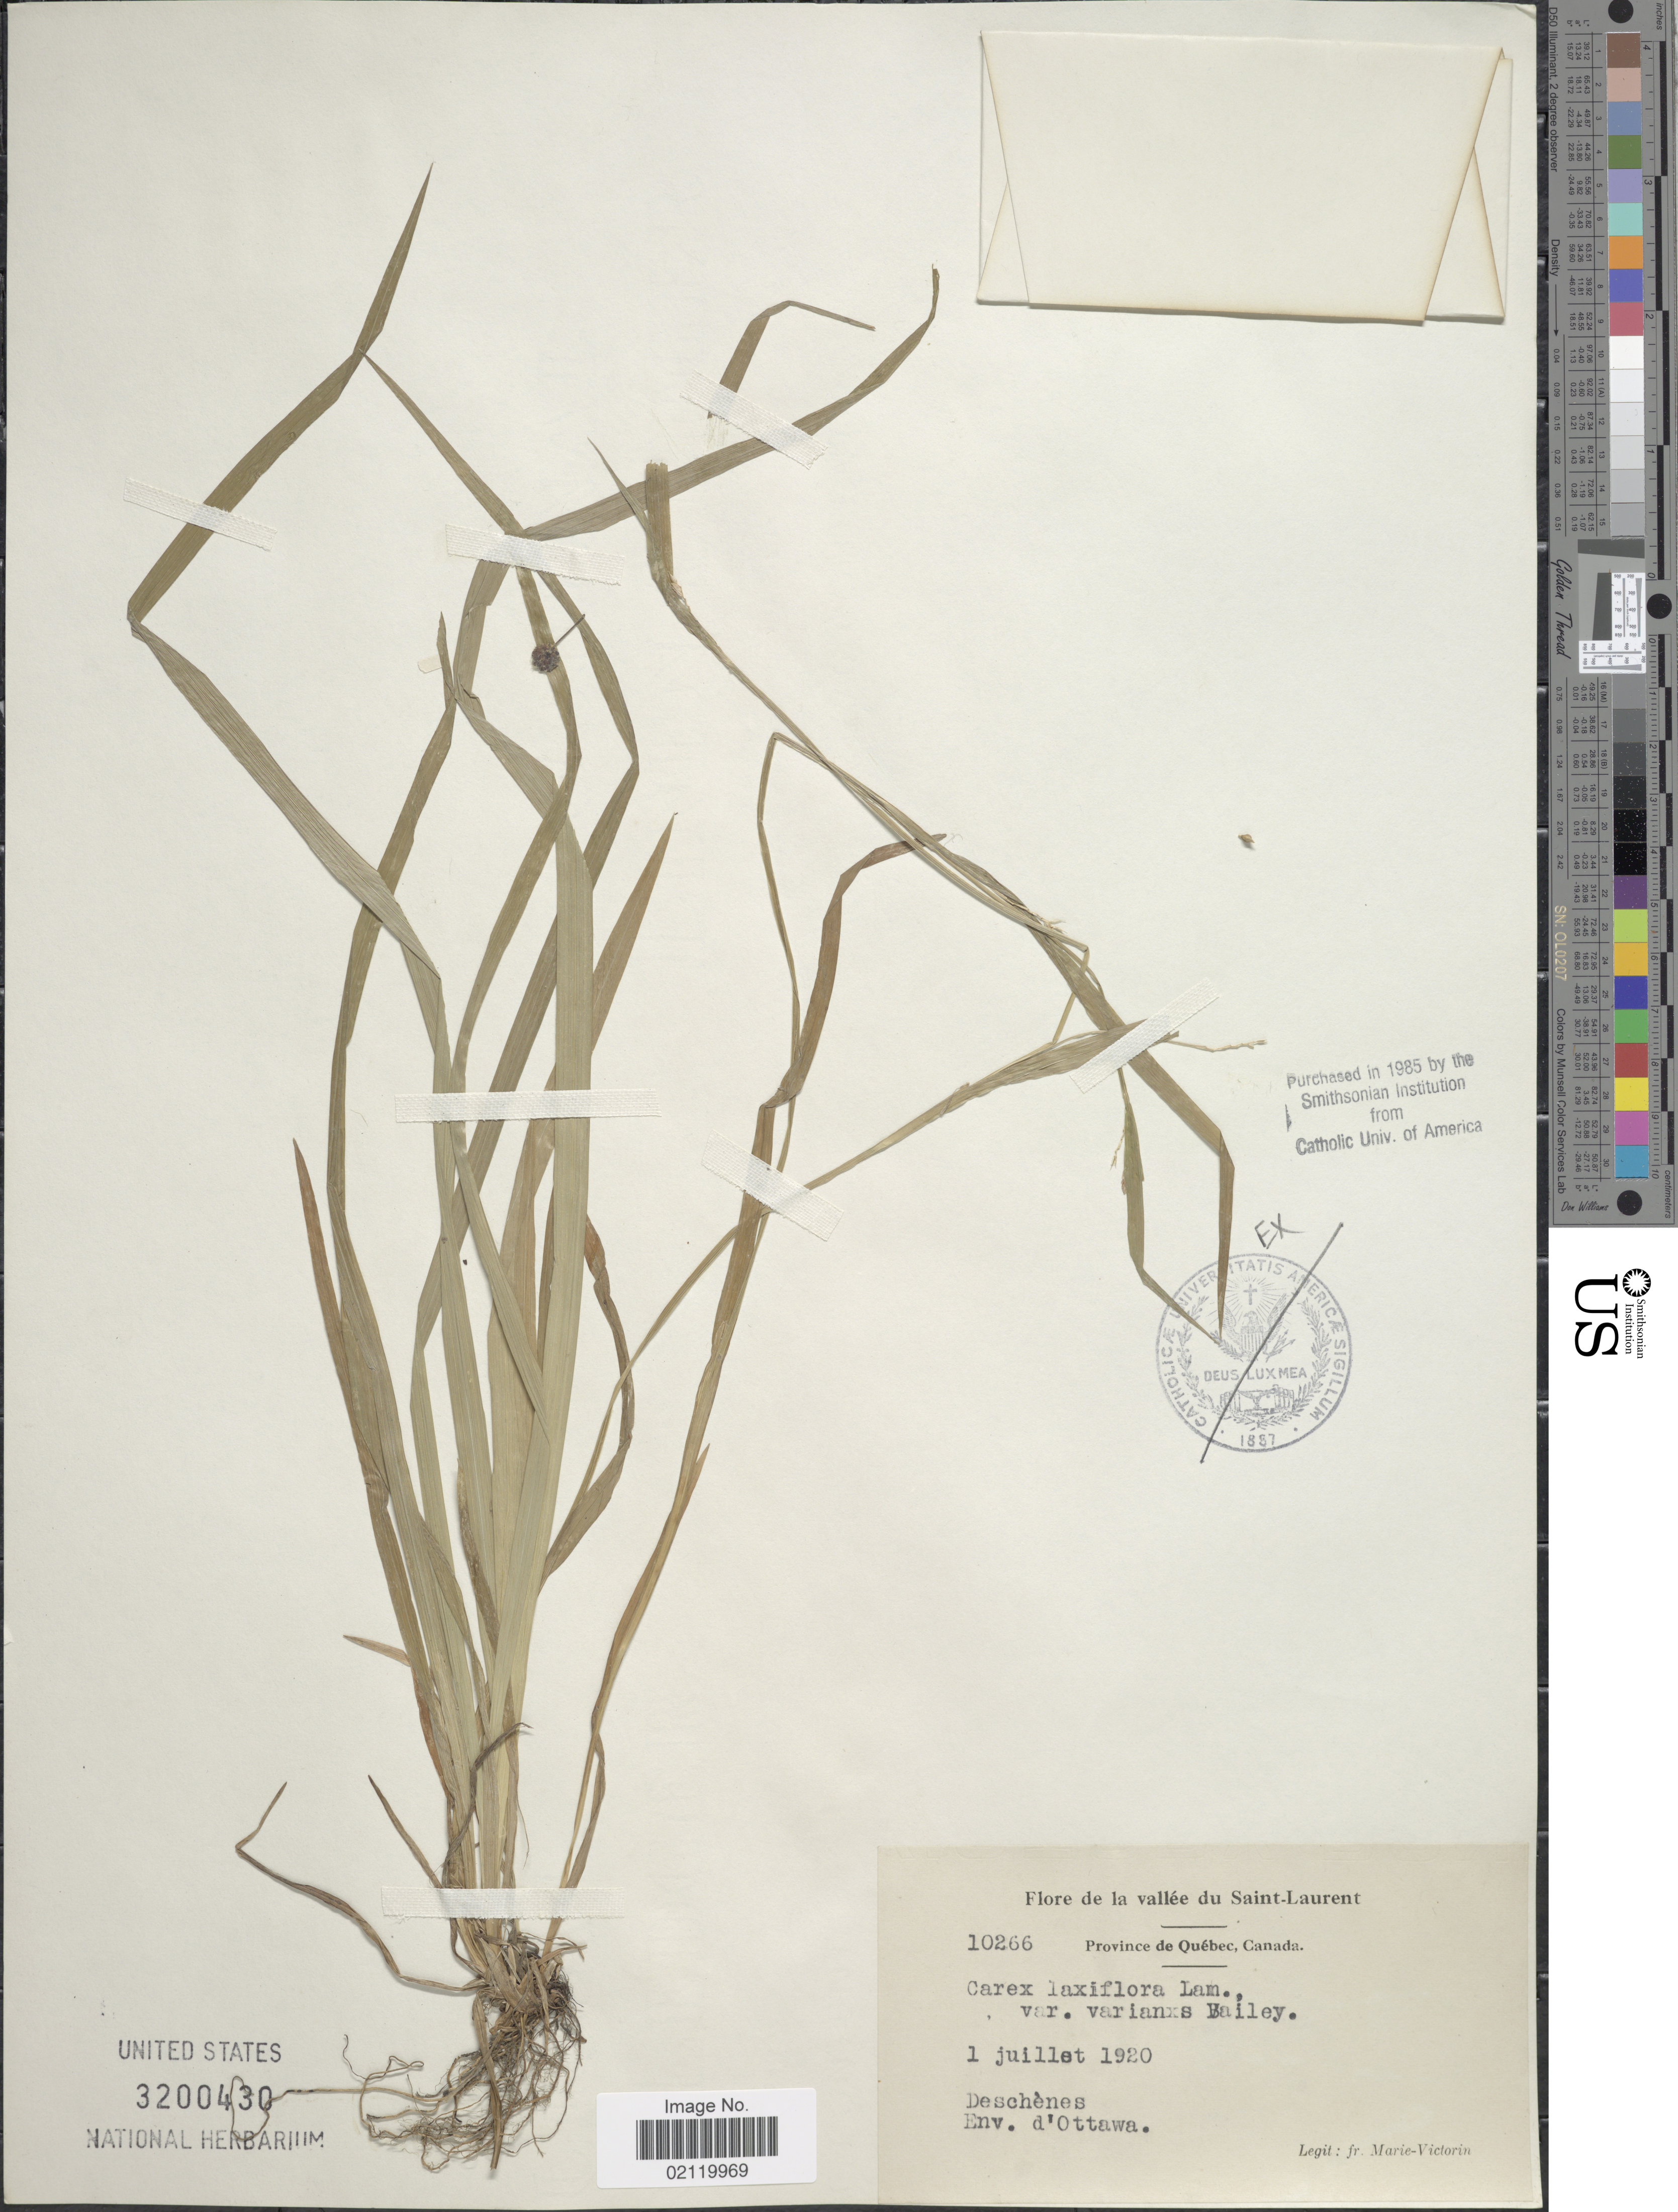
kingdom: Plantae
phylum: Tracheophyta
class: Liliopsida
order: Poales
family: Cyperaceae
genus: Carex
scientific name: Carex laxiflora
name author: Lam.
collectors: F. Marie-Victorin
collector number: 10266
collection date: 1920-07-01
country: Canada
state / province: Quebec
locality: La vallee du Saint-Laurent. Deschenes. Env. d'Ottawa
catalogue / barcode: US 3200430